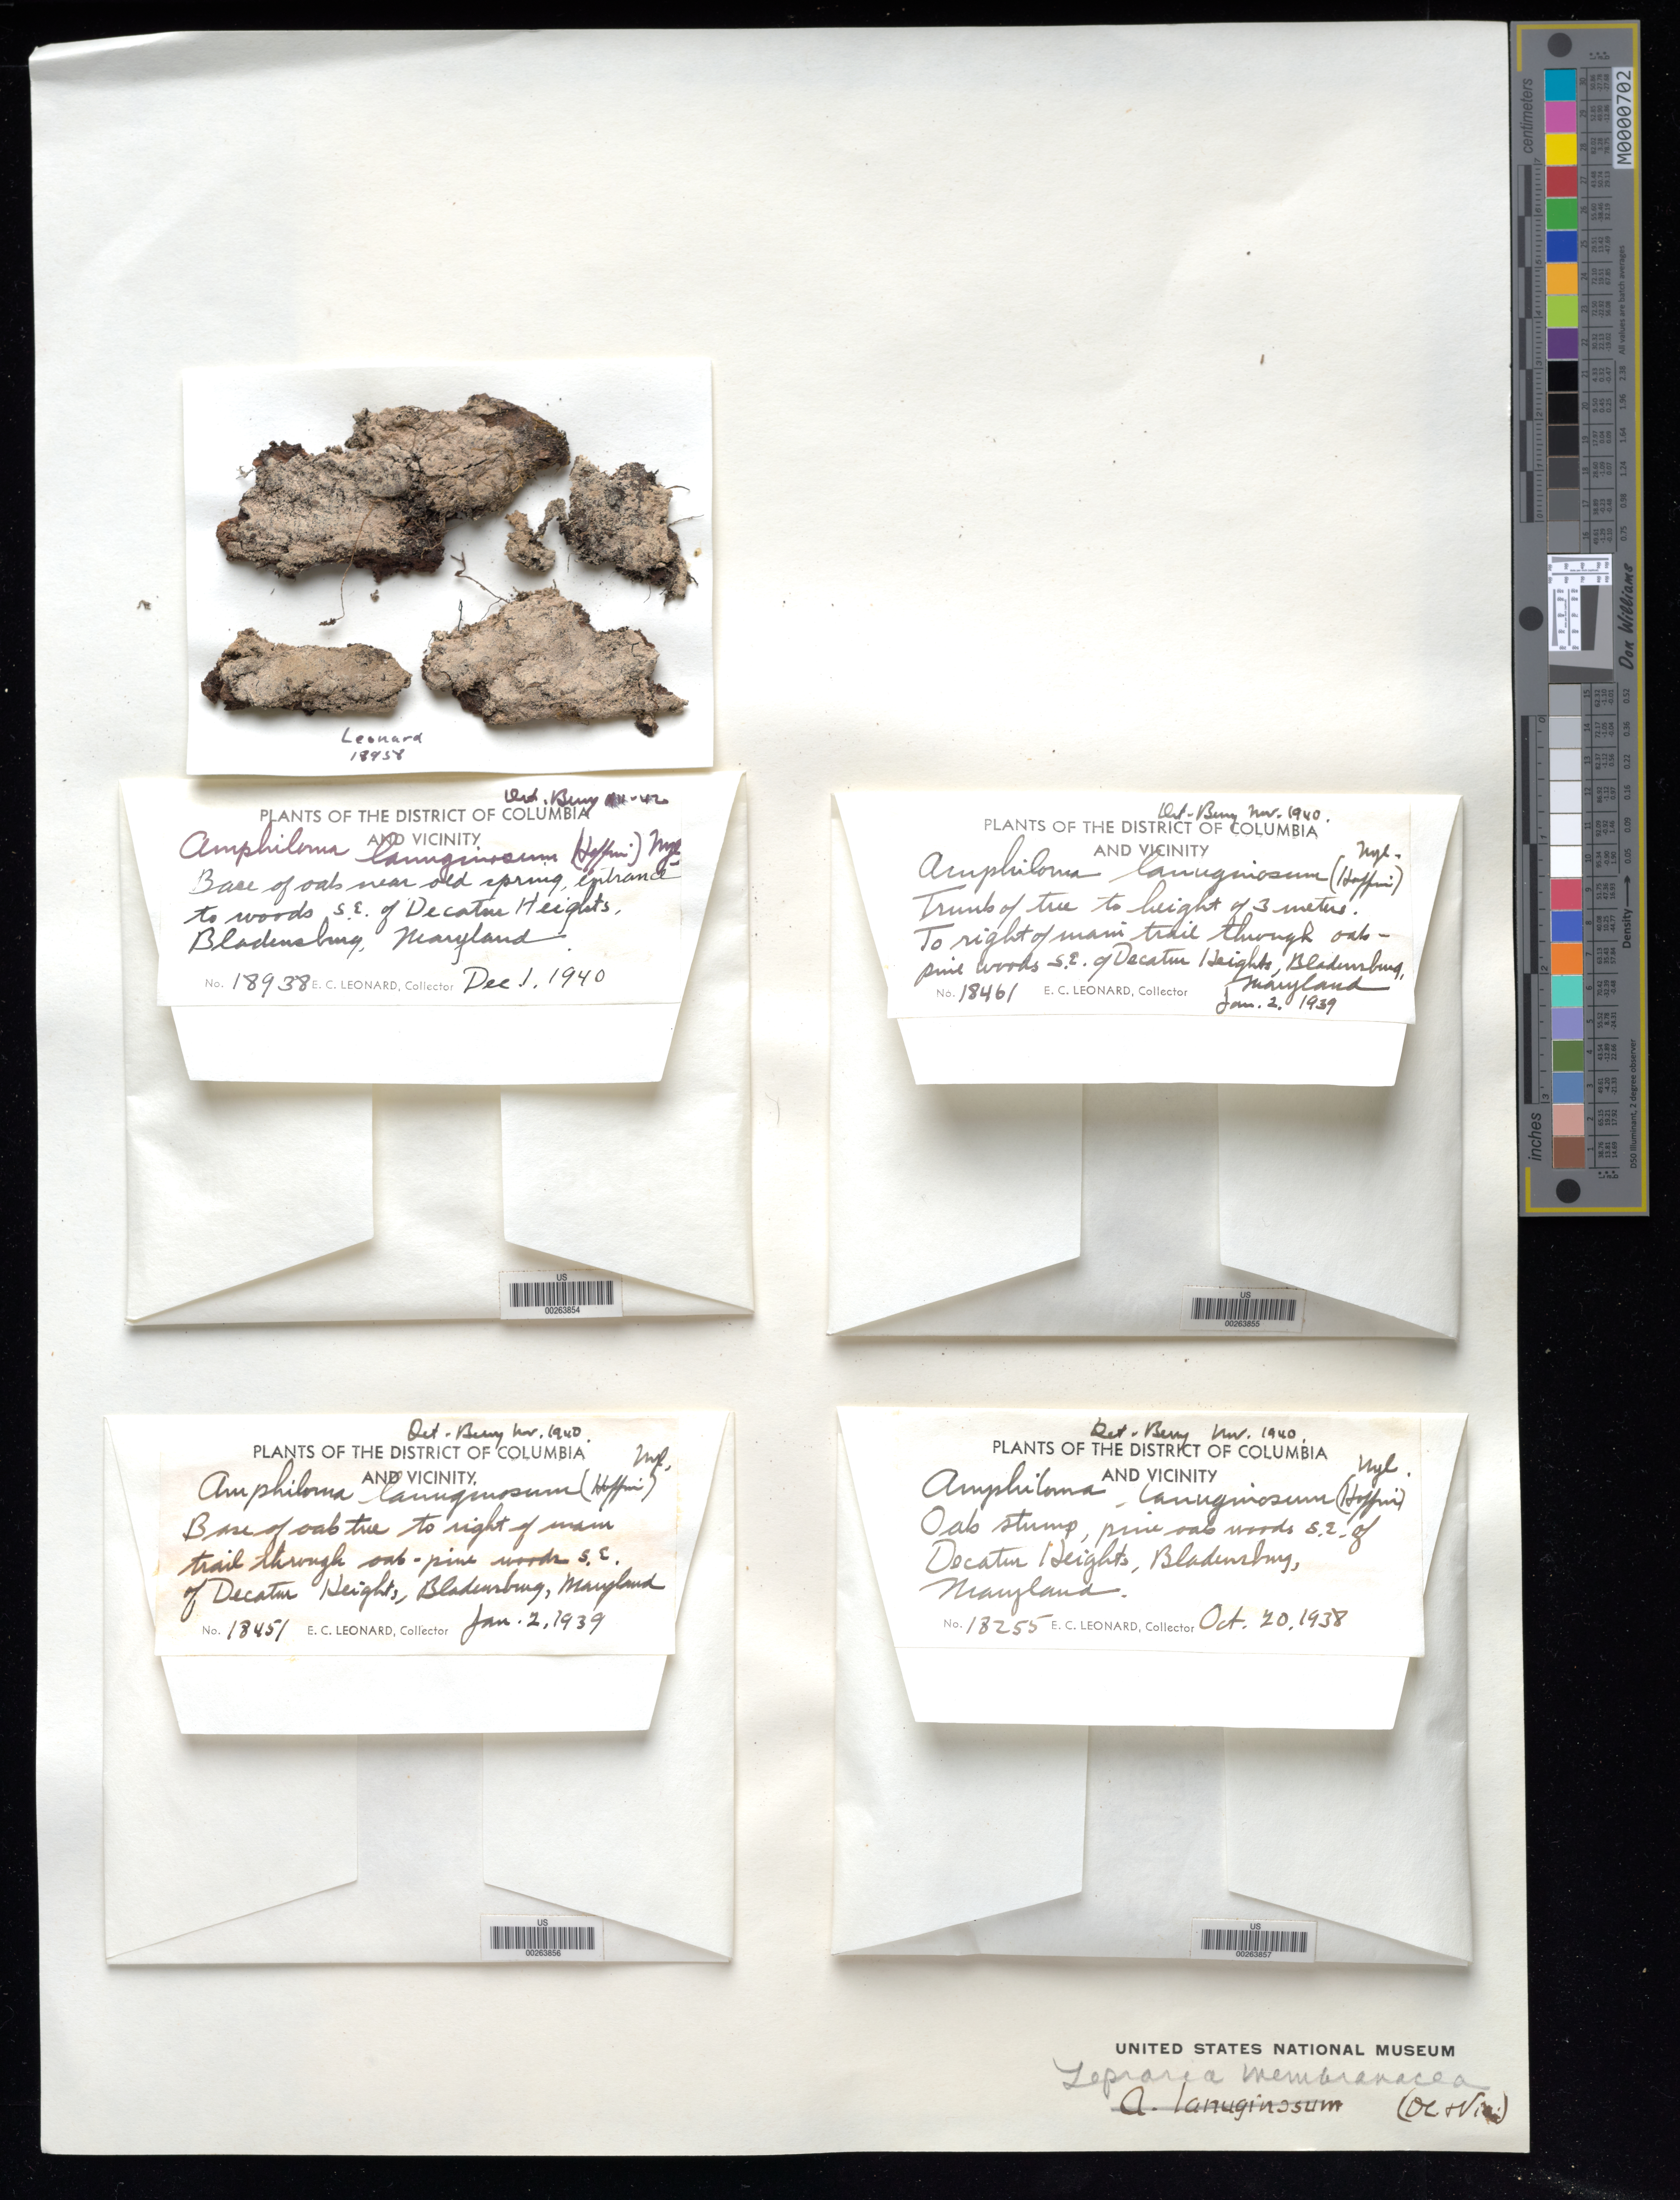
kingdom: Fungi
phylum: Ascomycota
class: Lecanoromycetes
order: Lecanorales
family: Stereocaulaceae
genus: Lepraria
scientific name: Lepraria membranacea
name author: (Dicks.) Vain.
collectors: E. C. Leonard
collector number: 18938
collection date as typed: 01 Dec 1940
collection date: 1940-12-01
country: United States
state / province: Maryland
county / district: Prince George's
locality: Bladensburg, se of Decatur Heights Bladensburg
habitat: Base of oak